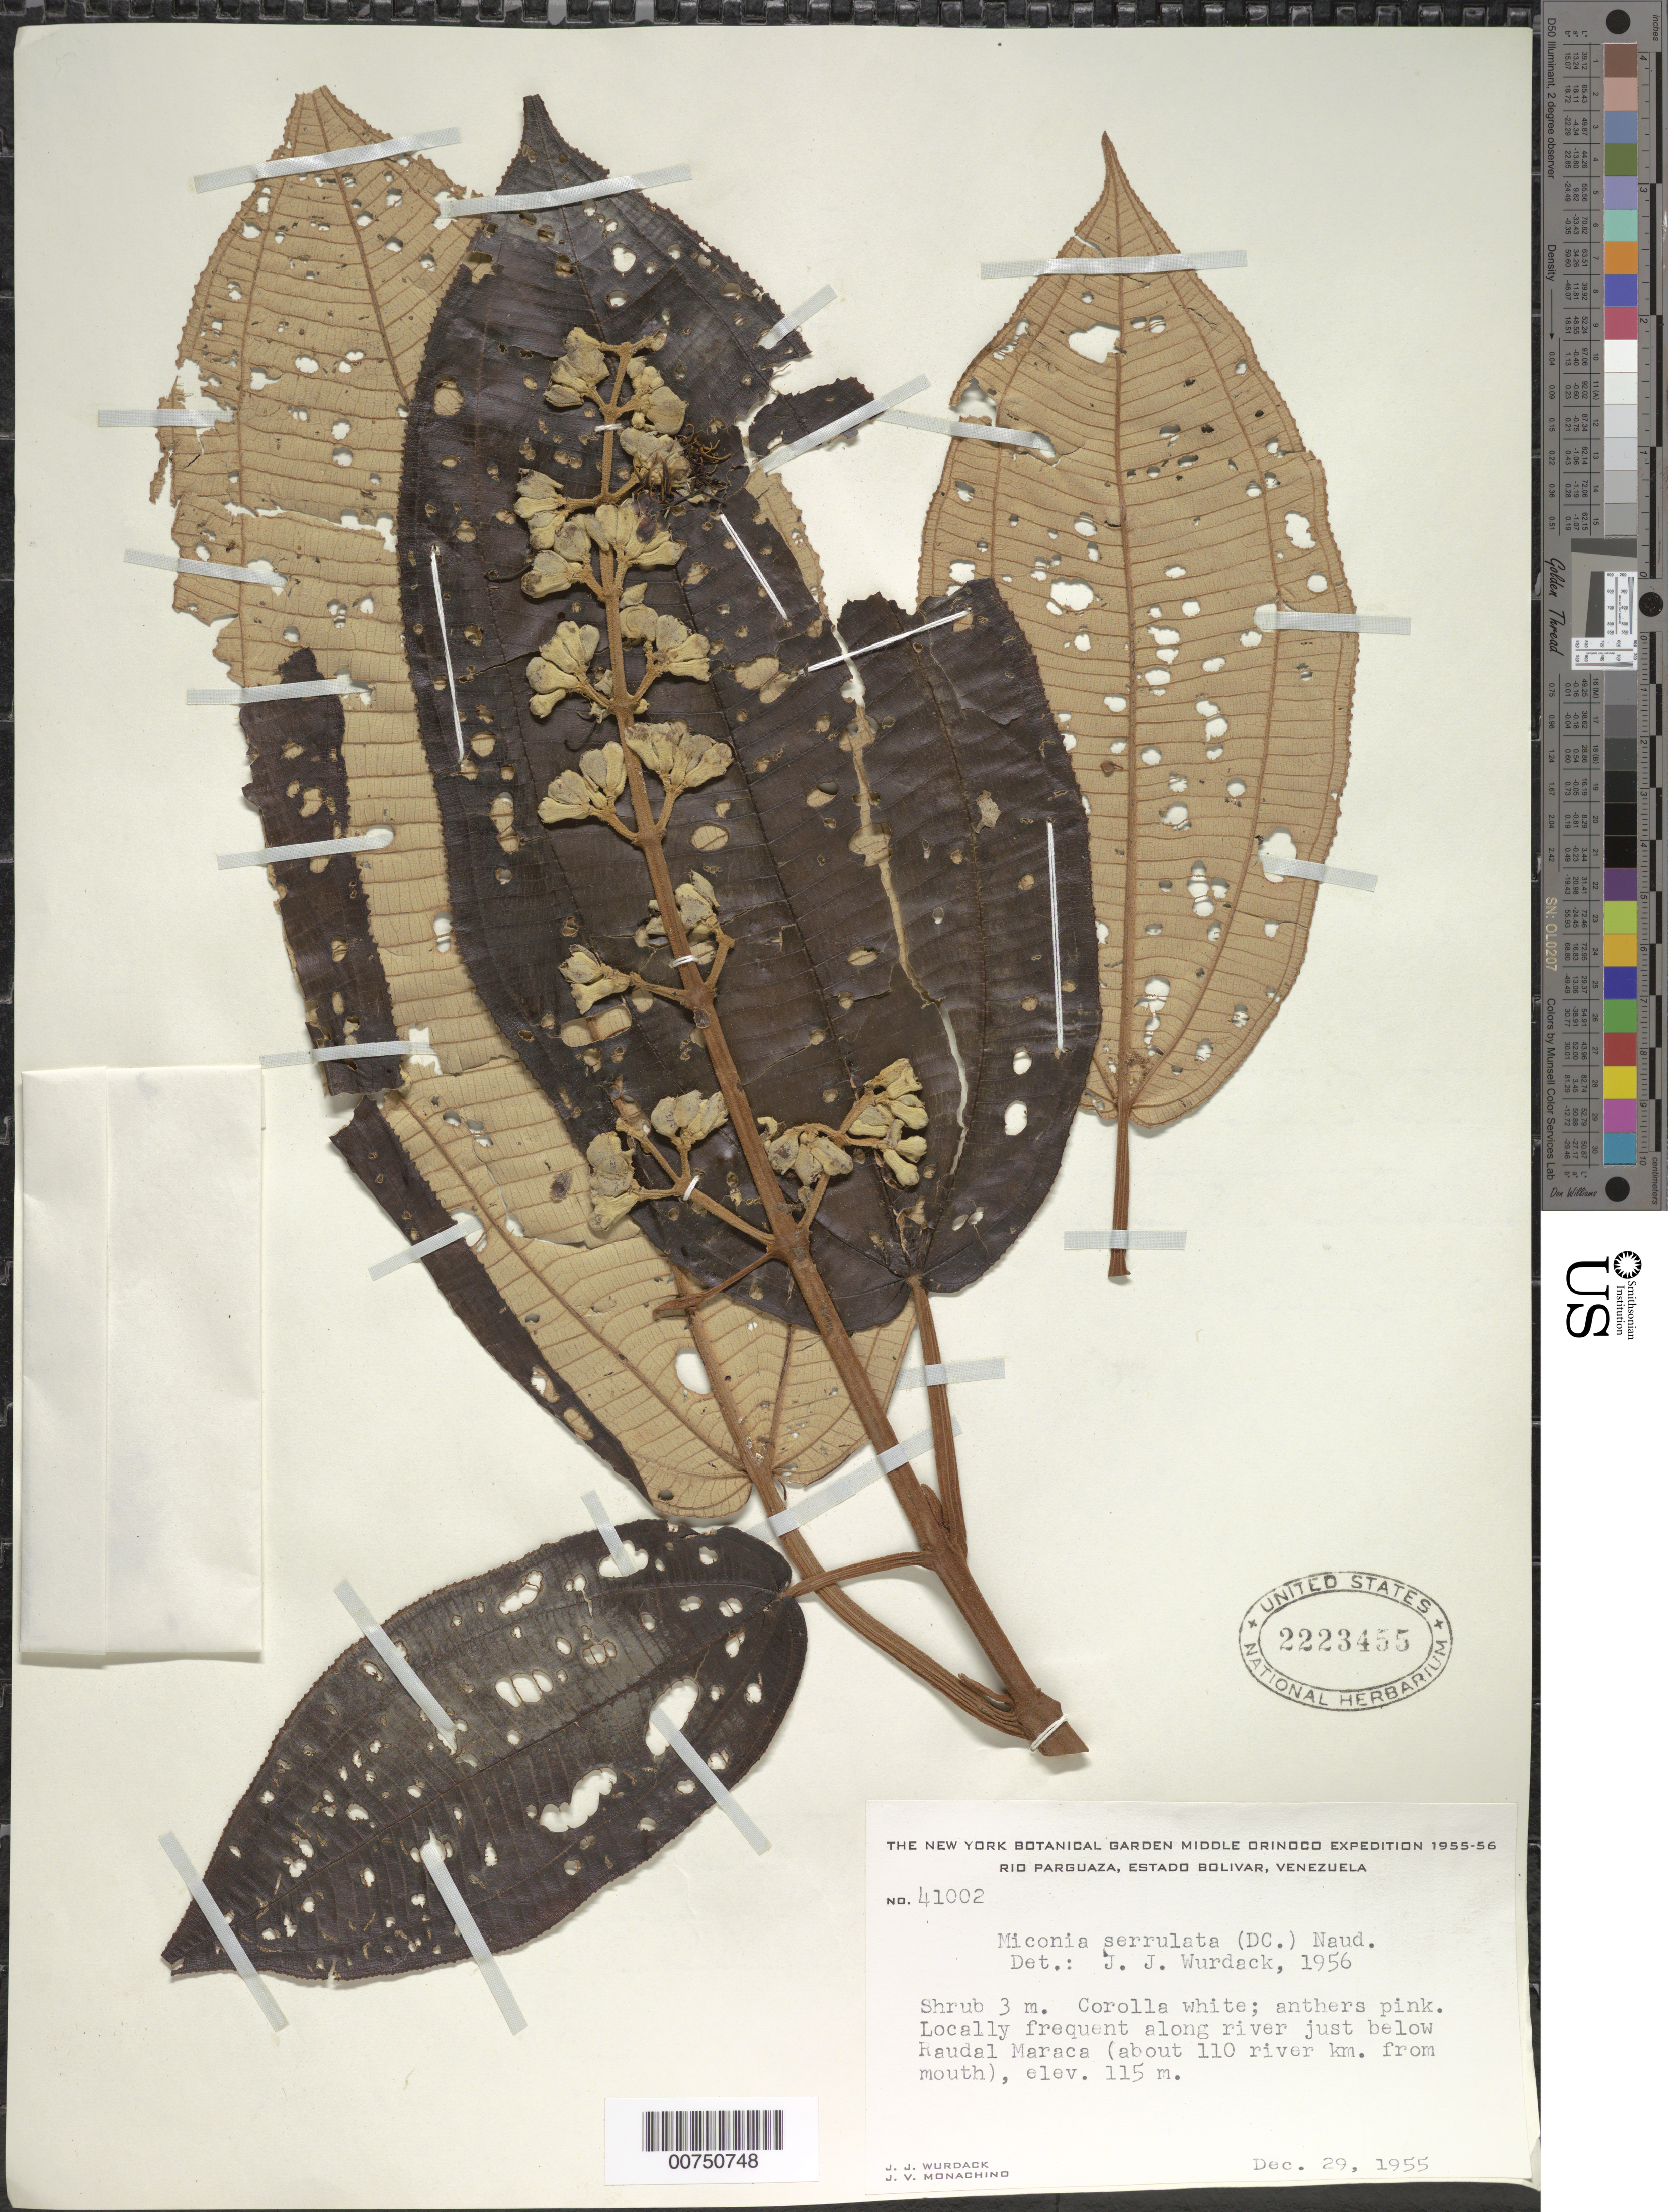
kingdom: Plantae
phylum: Tracheophyta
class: Magnoliopsida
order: Myrtales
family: Melastomataceae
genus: Miconia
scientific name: Miconia serrulata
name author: (DC.) Naudin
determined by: Wurdack, John J., (US), US (UNITED STATES)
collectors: J. J. Wurdack & J. V. Monachino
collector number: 41002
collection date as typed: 29-Dec-55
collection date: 1955-12-29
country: Venezuela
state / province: Bolívar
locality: Río Parguaza, just below Raudal Maraca (about 110 river km from mouth)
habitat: Along river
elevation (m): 115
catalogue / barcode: US 2223455